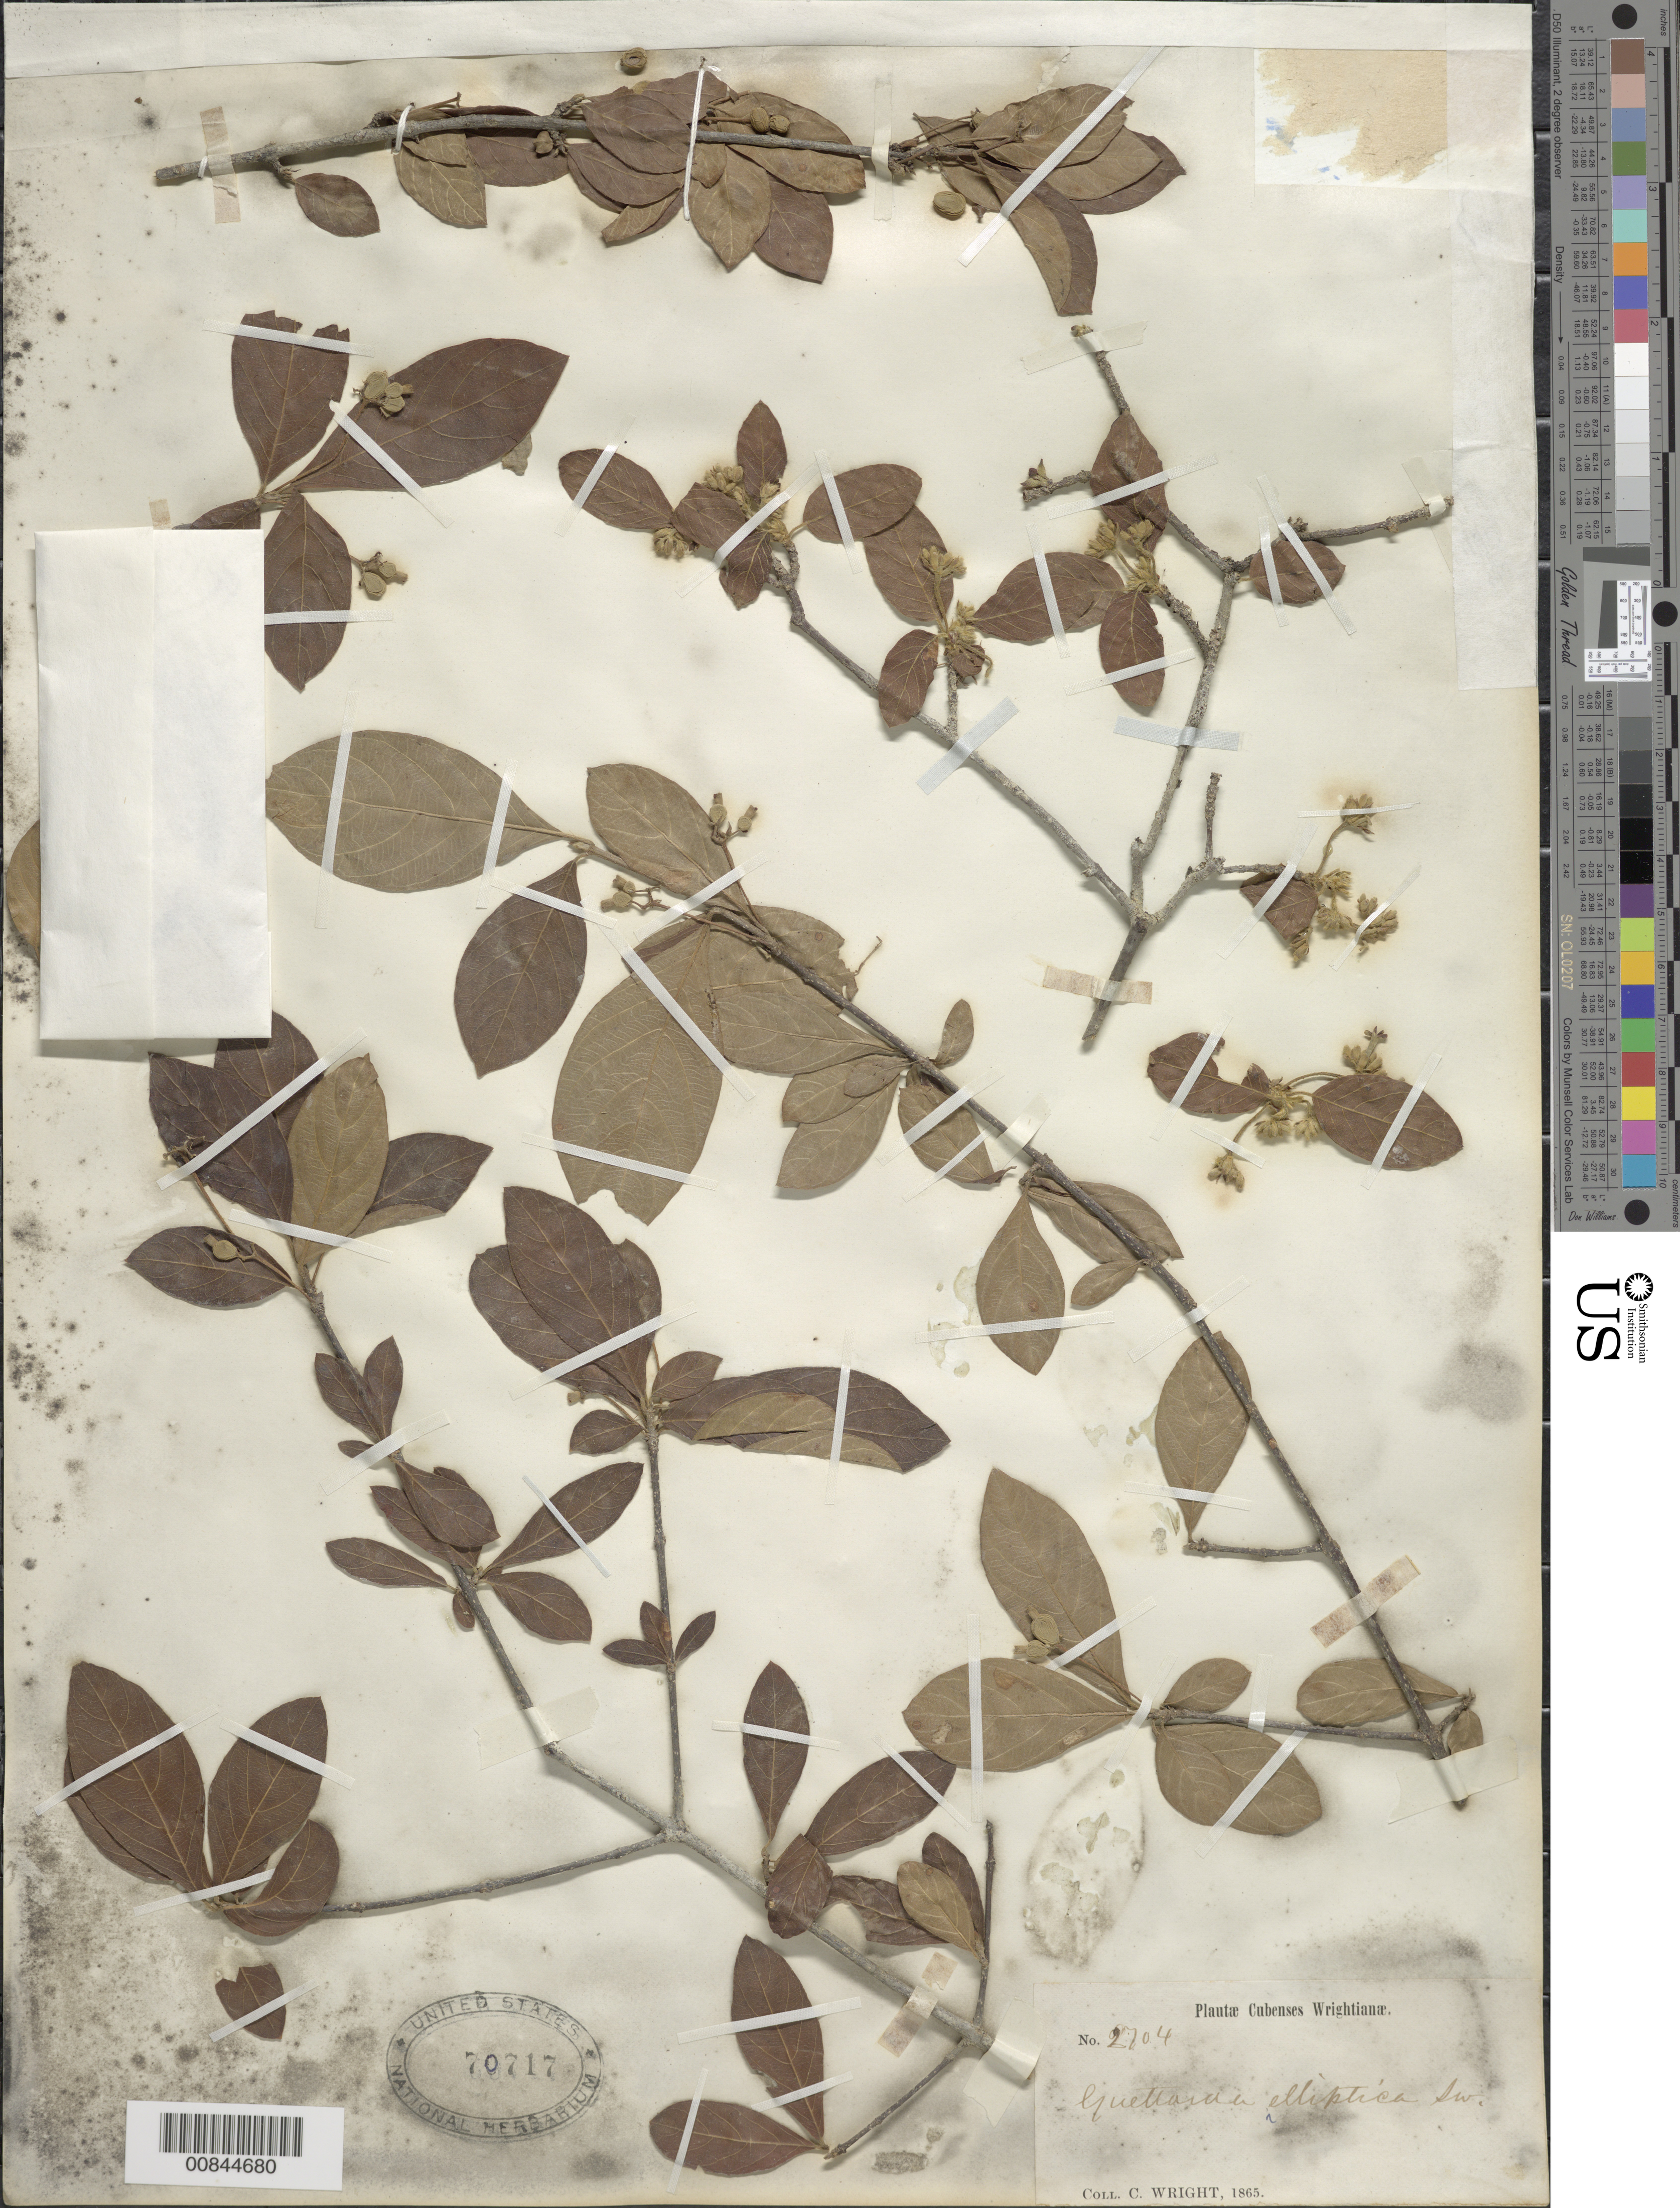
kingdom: Plantae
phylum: Tracheophyta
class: Magnoliopsida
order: Gentianales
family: Rubiaceae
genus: Guettarda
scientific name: Guettarda elliptica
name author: Sw.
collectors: C. Wright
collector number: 2704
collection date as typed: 1865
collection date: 1865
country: Cuba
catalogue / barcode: US 70717